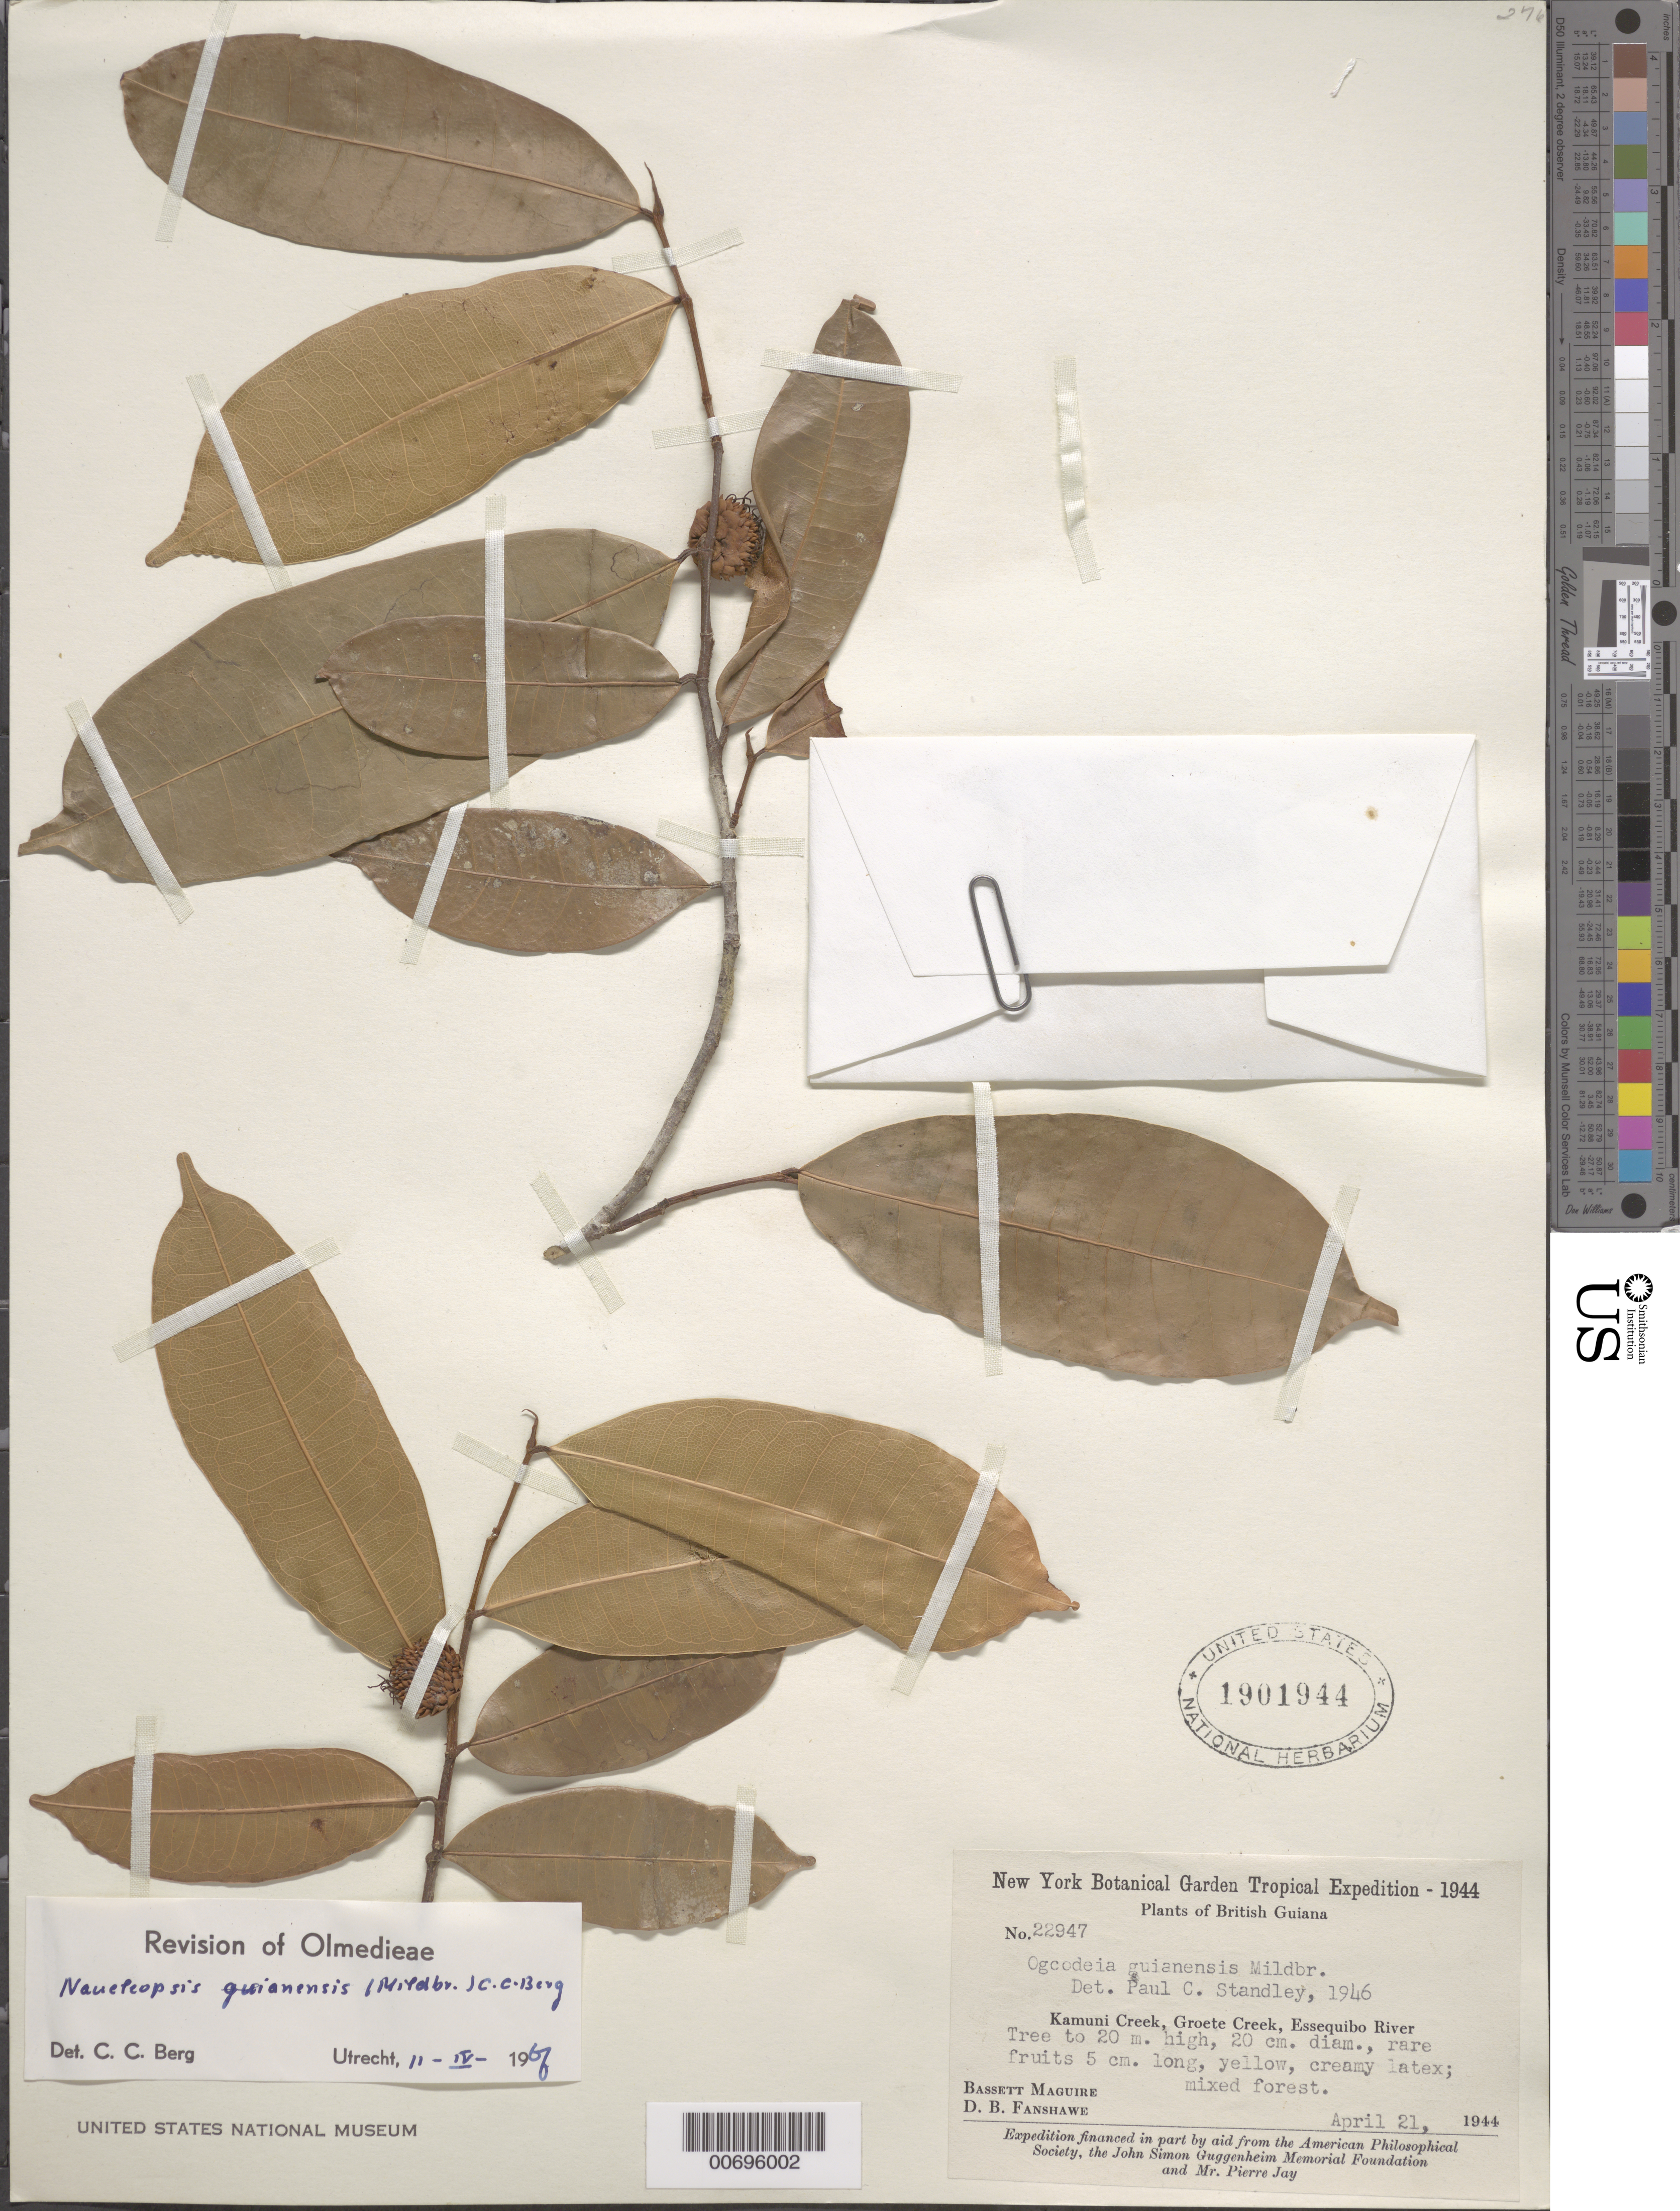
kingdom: Plantae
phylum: Tracheophyta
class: Magnoliopsida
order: Rosales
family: Moraceae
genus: Naucleopsis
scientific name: Naucleopsis guianensis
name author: (Mildbr.) C.C. Berg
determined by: Berg, C. C.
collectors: B. Maguire & D. B. Fanshawe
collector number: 22947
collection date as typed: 21-Apr-44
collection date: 1944-04-21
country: Guyana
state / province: Essequibo Isl-W. Demerara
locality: Kamuni Creek, Groete Creek, Essequibo River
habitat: Mixed forest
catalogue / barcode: US 1901944